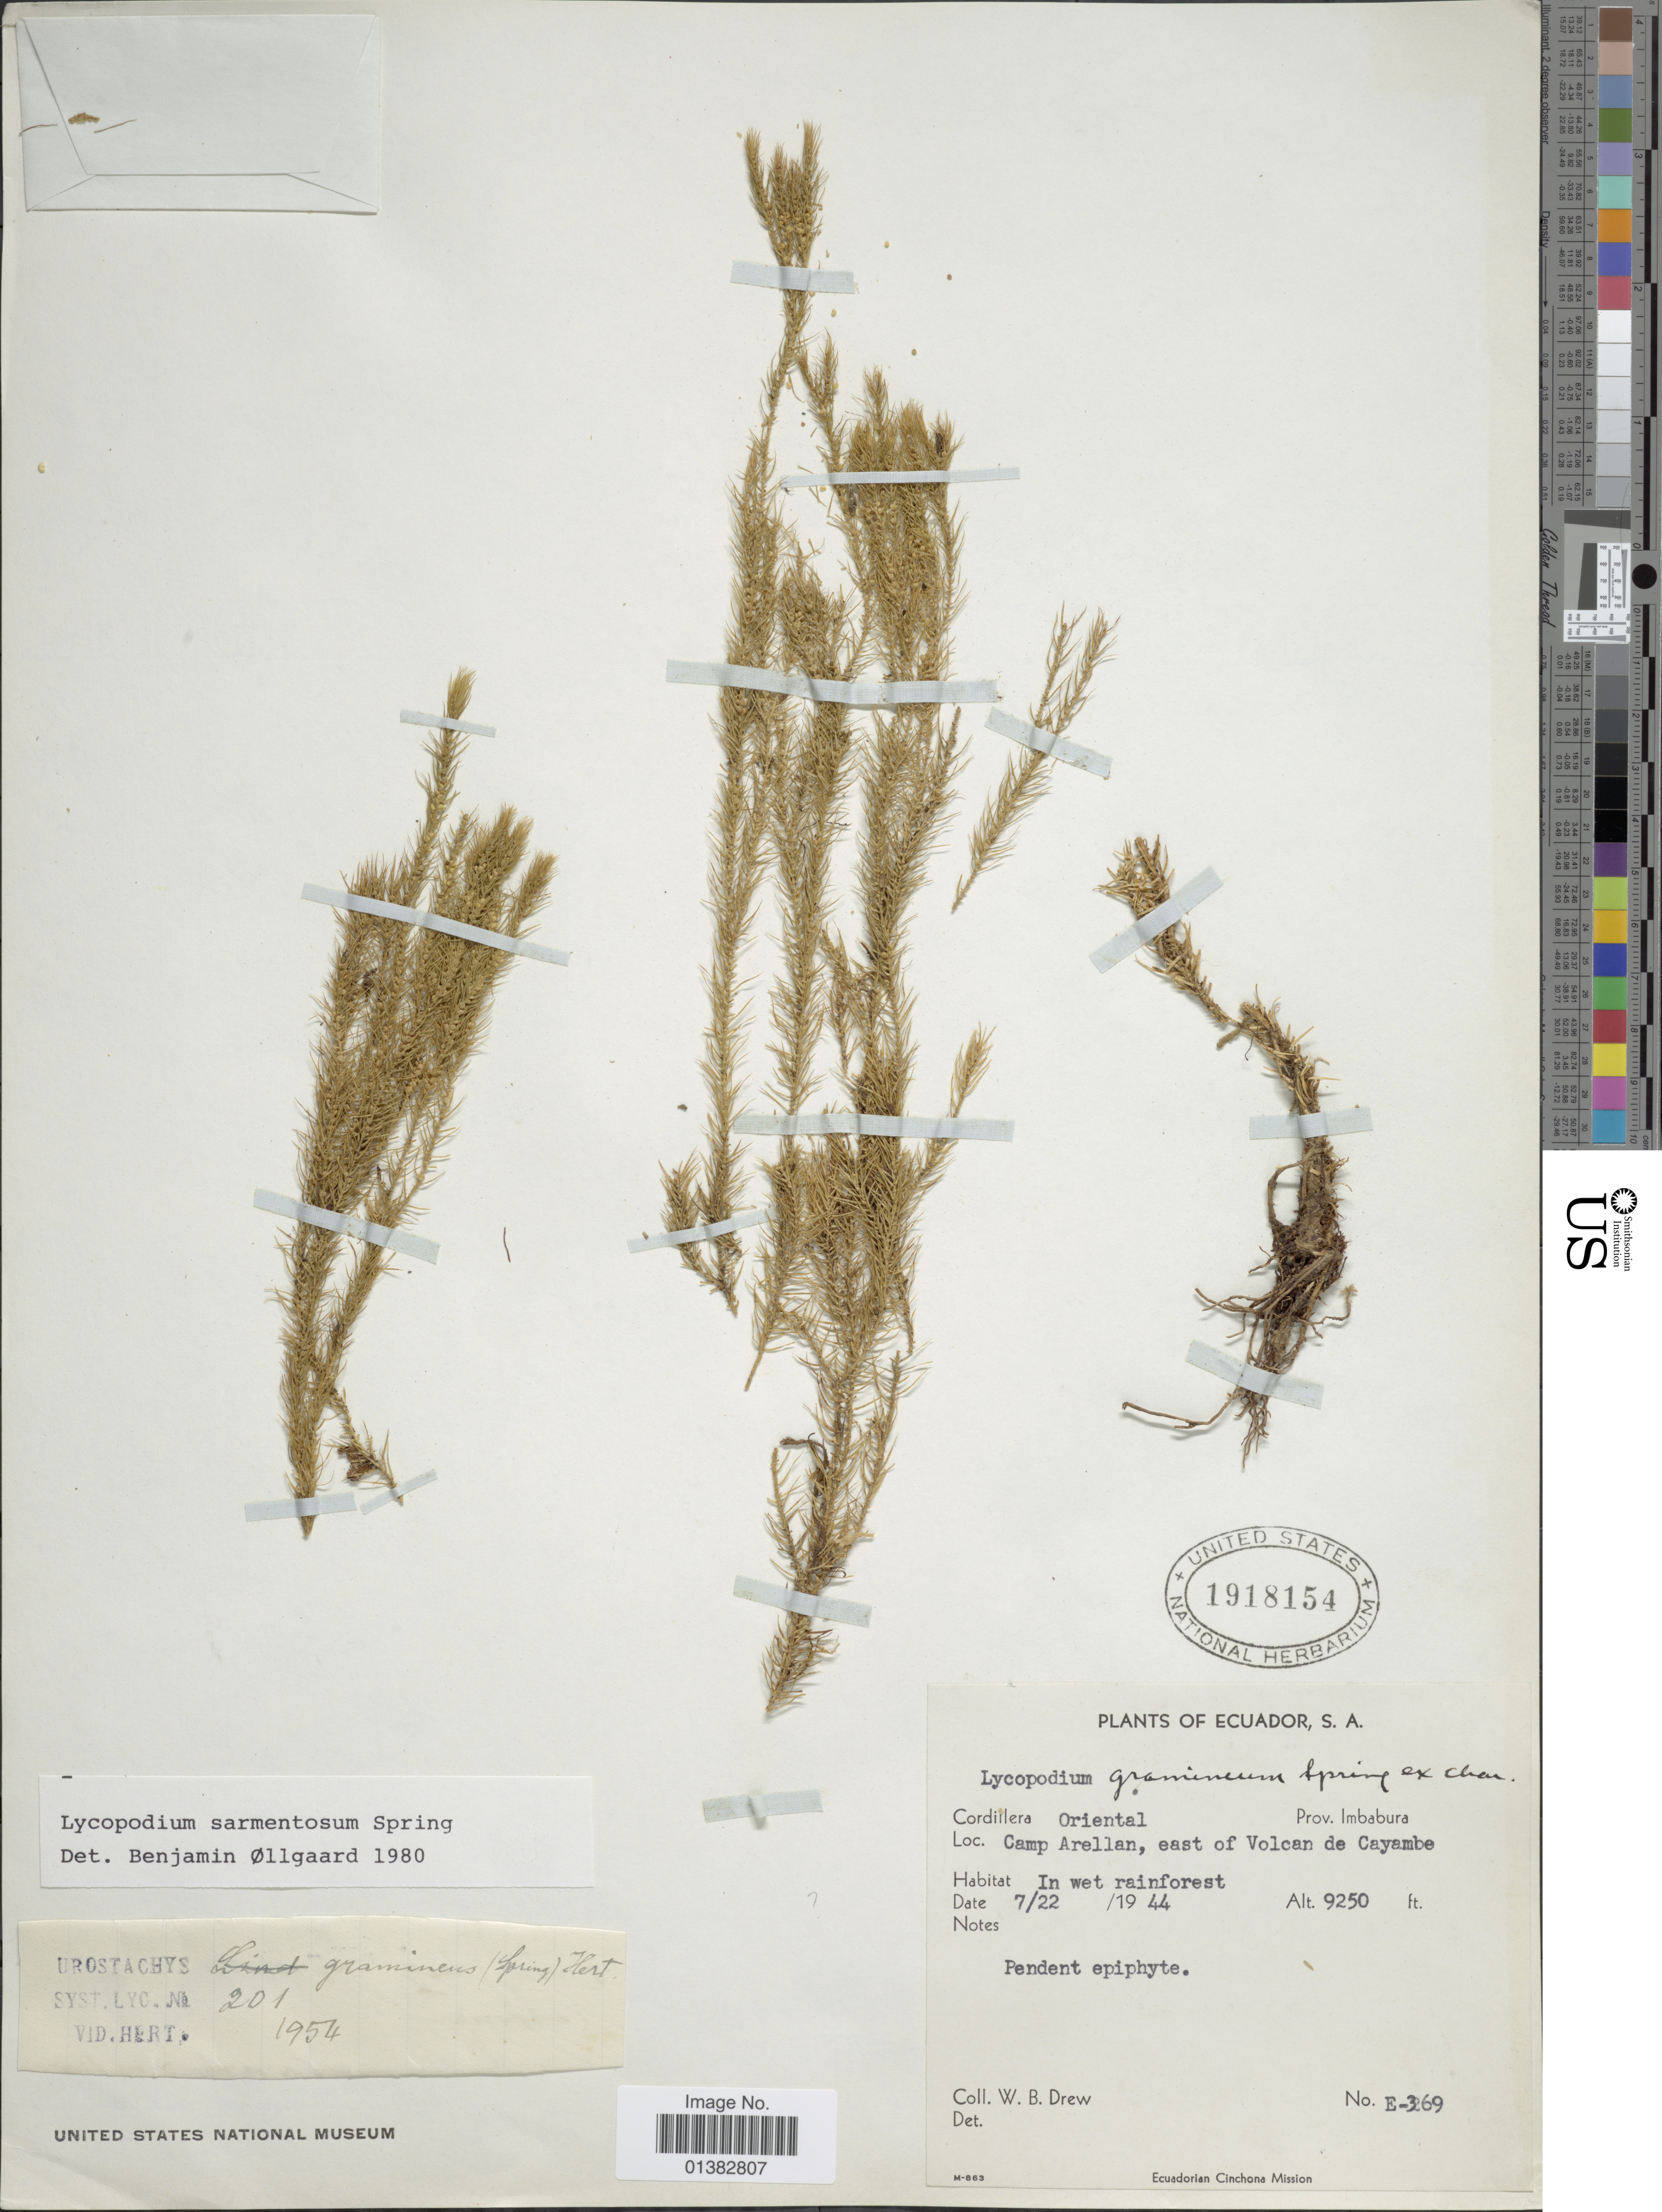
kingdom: Plantae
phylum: Tracheophyta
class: Lycopodiopsida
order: Lycopodiales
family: Lycopodiaceae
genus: Phlegmariurus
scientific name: Phlegmariurus sarmentosus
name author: (Spring) B. Øllg.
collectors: W. B. Drew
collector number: E-369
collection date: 1944-07-22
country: Ecuador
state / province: Imbabura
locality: Cordillera Oriental, Camp Arellan, east of Volcan de Cayambe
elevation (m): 2819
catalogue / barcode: US 1918154